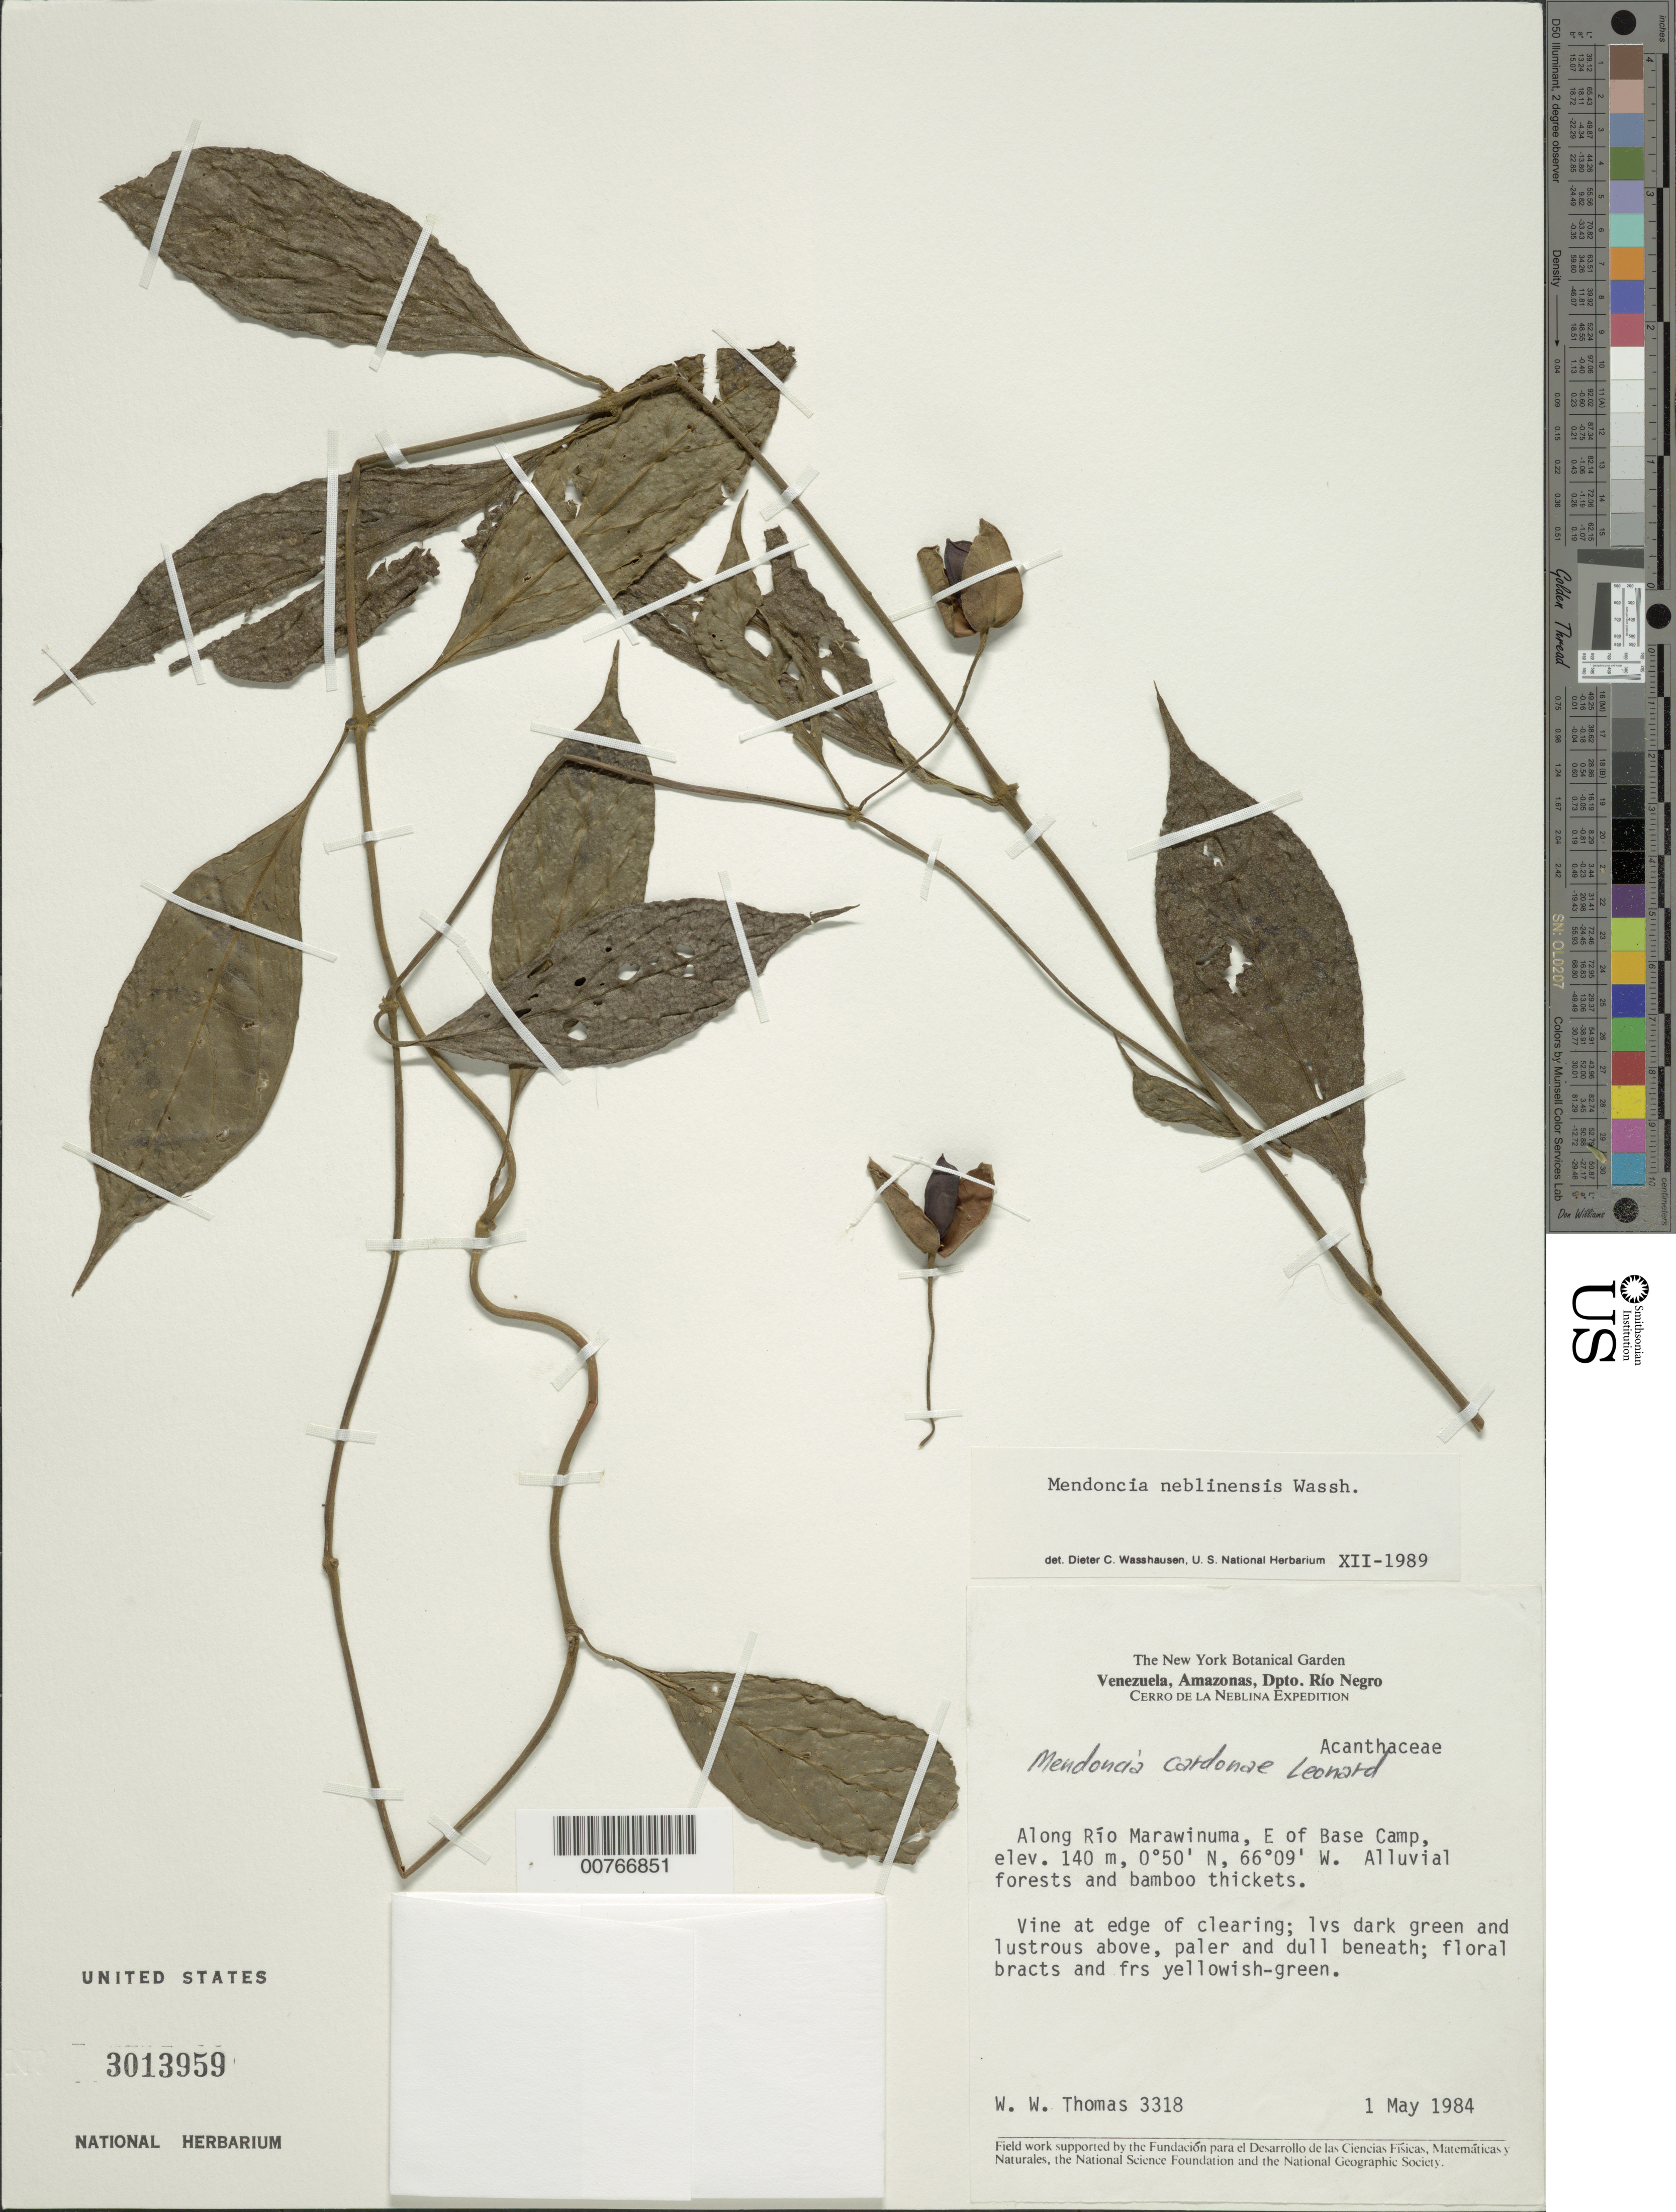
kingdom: Plantae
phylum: Tracheophyta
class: Magnoliopsida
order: Lamiales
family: Acanthaceae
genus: Mendoncia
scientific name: Mendoncia neblinensis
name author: Wassh.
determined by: Wasshausen, Dieter C., (BOT), Smithsonian Institution - National Museum of Natural History (UNITED STATES)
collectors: W. W. Thomas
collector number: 3318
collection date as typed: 1-May-84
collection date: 1984-05-01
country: Venezuela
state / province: Amazonas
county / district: Río Negro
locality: Dpto. Río Negro, Cerro de La Neblina, along Río Marawinuma, E of base camp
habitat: Alluvial forests and bamboo thickets; clearings along river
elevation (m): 140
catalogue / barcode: US 3013959